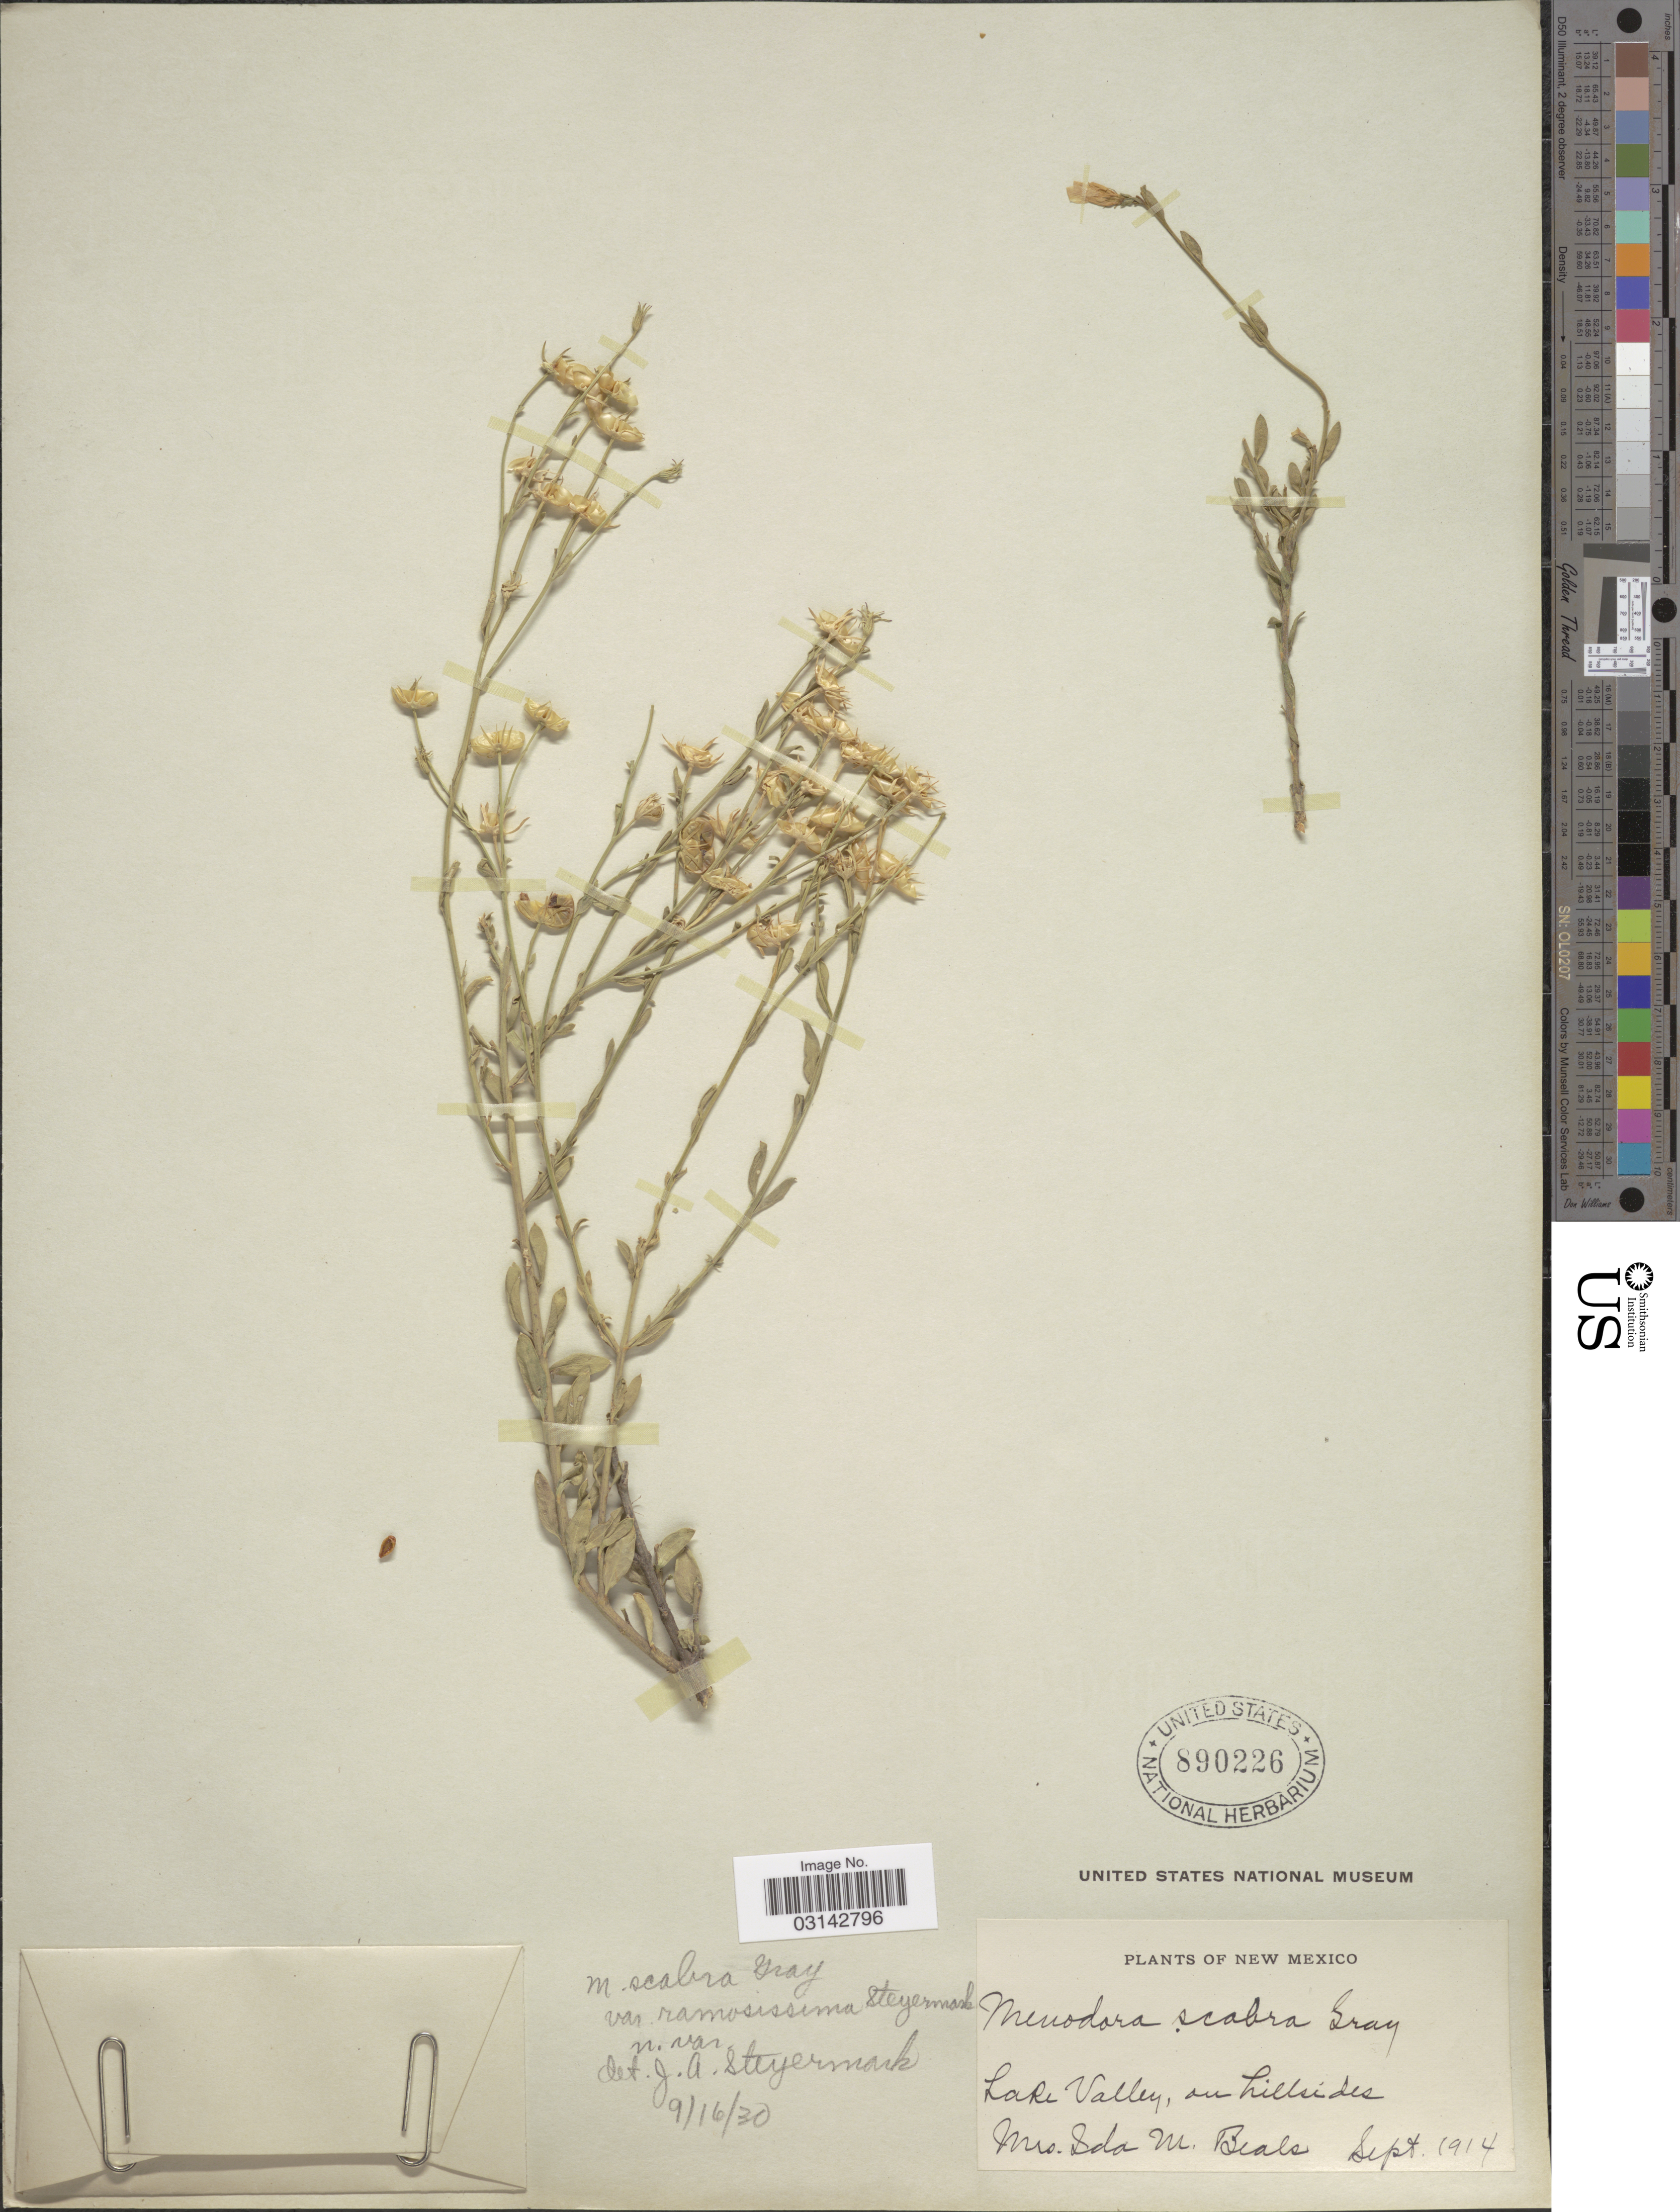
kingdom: Plantae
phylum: Tracheophyta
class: Magnoliopsida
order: Lamiales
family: Oleaceae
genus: Menodora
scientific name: Menodora scabra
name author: A. Gray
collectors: I. M. Beals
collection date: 1914-09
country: United States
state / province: New Mexico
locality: Lake Valley, on hillside.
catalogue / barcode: US 890226